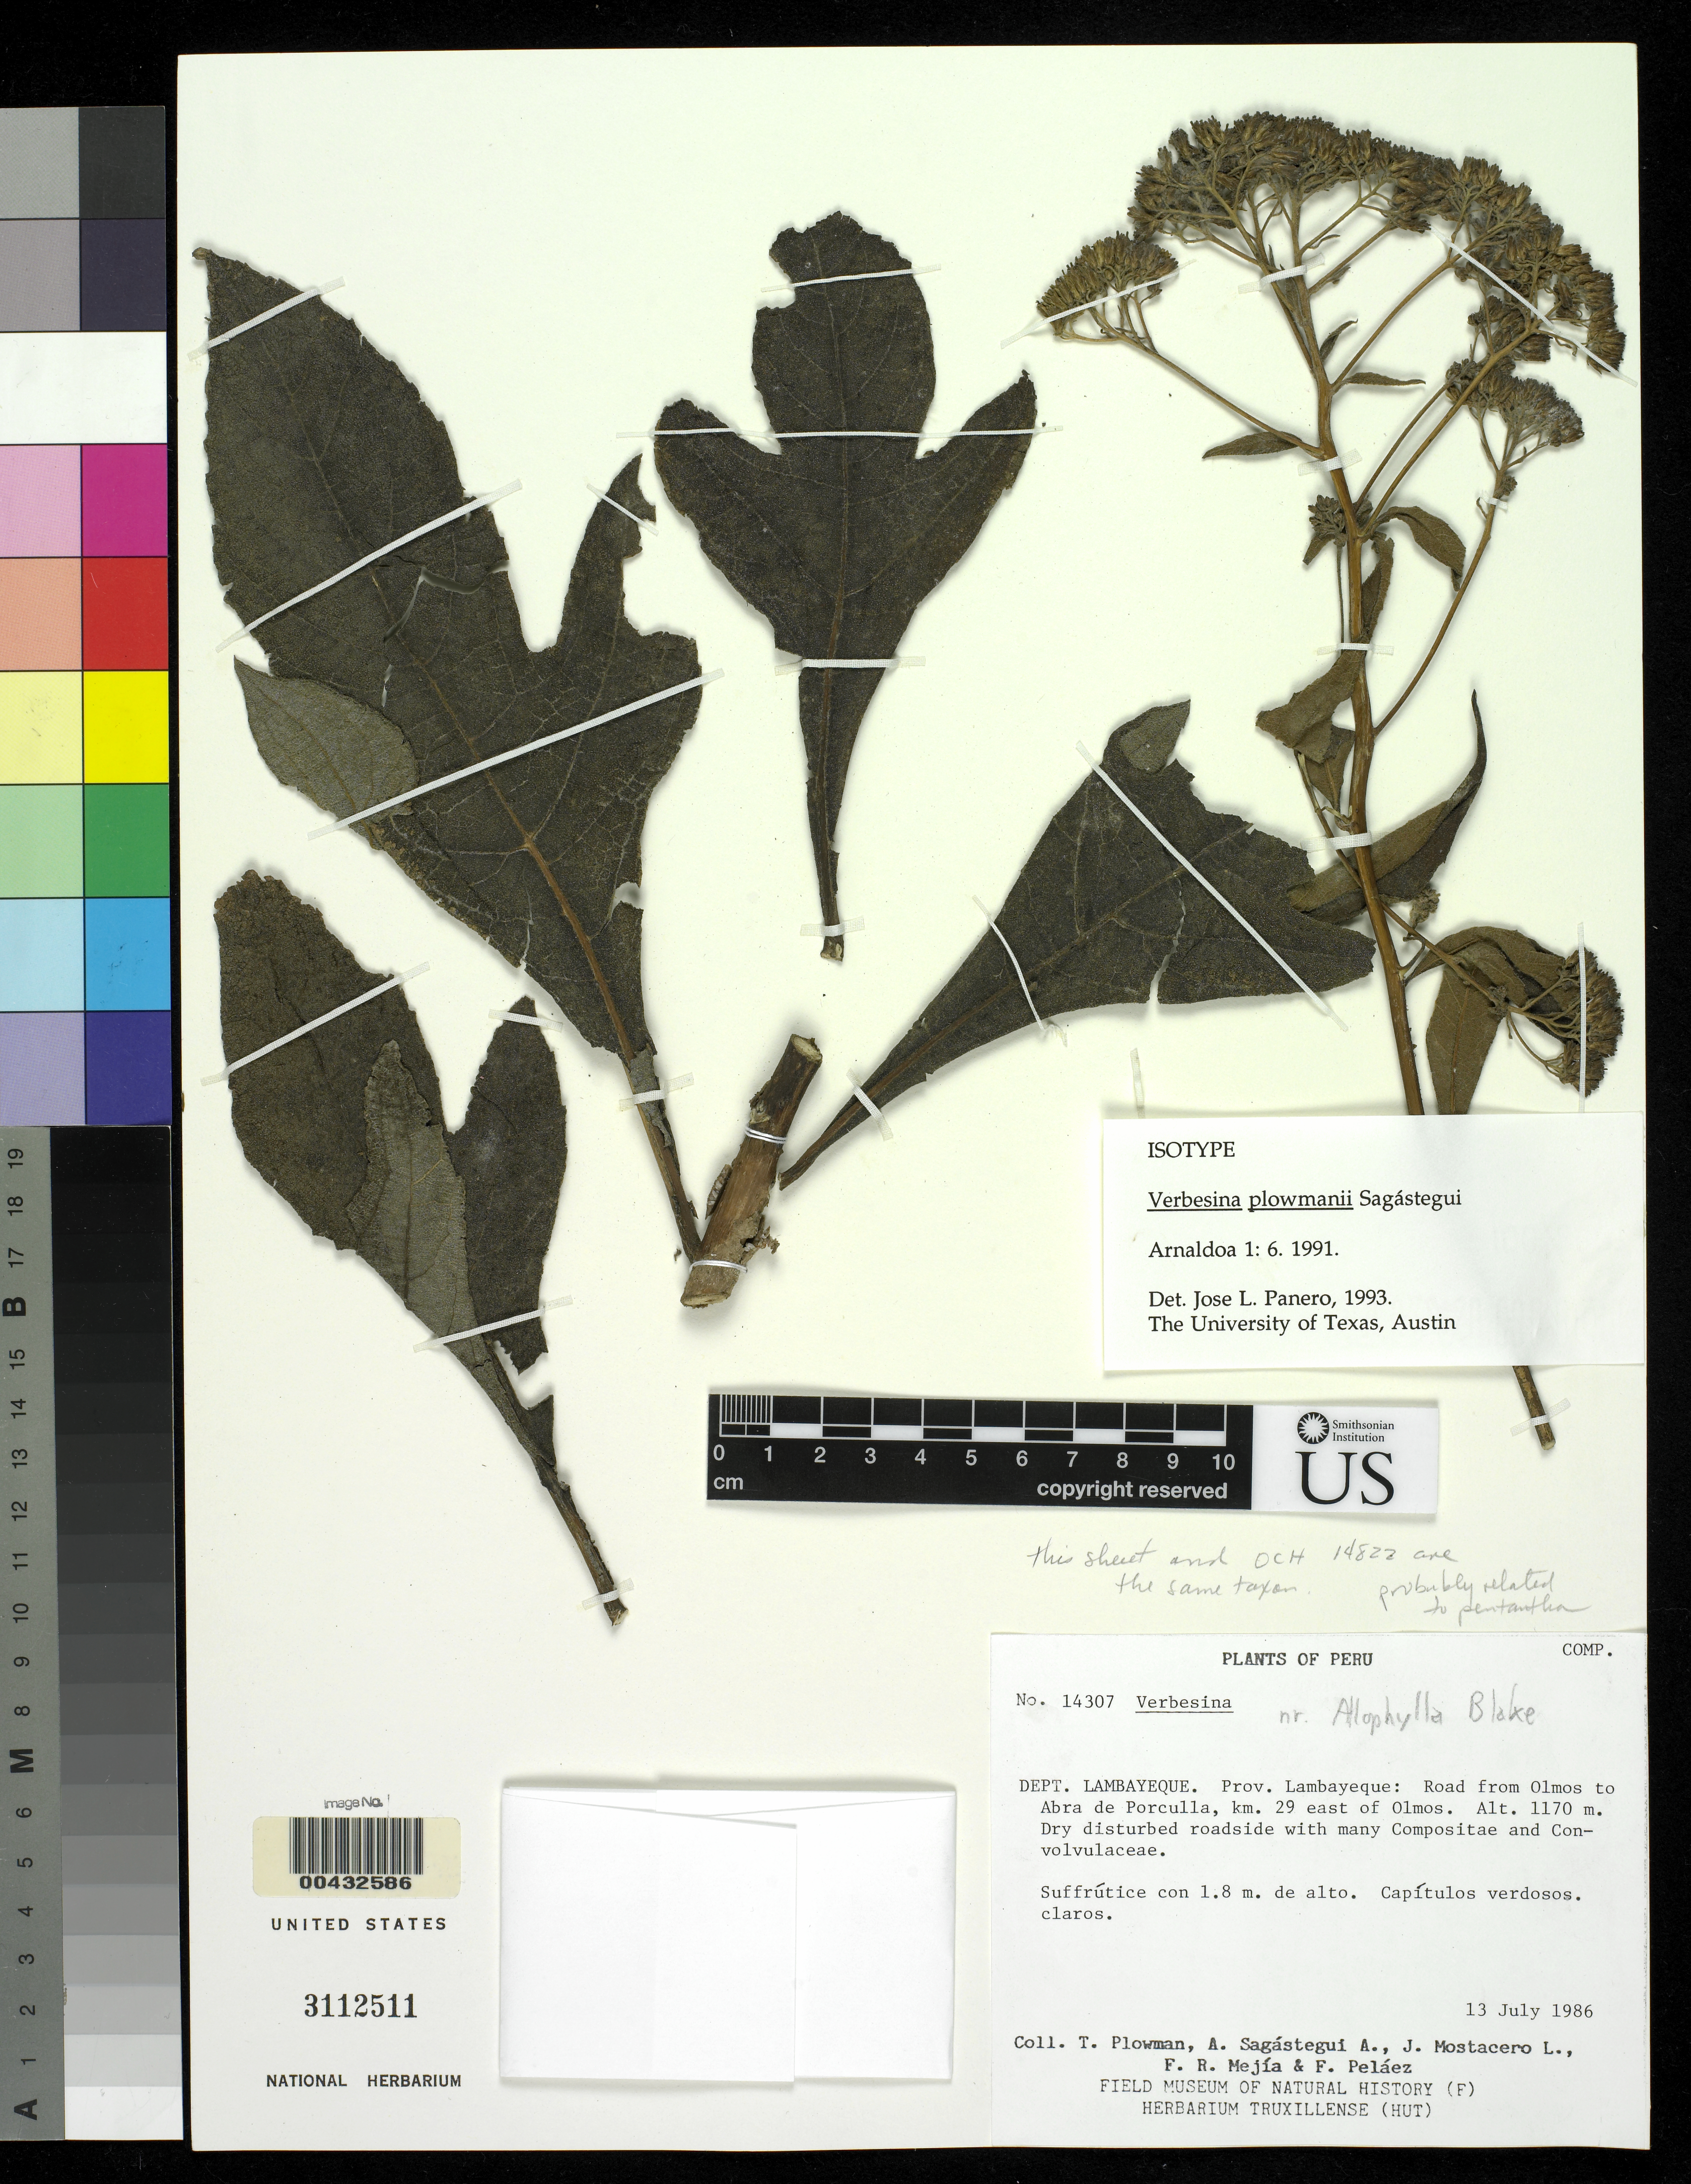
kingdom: Plantae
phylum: Tracheophyta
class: Magnoliopsida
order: Asterales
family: Asteraceae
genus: Verbesina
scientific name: Verbesina plowmanii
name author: Sagást.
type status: Isotype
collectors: T. Plowman, A. Sagástegui A., J. Mostacero L., F. R. Mejia & F. Pelaez P.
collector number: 14307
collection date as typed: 13 Jul 1986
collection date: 1986-07-13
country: Peru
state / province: Lambayeque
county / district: Lambayeque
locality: Road from Olmos to abra de Porculla, km 29 E of Olmos.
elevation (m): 1170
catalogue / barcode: US 3112511